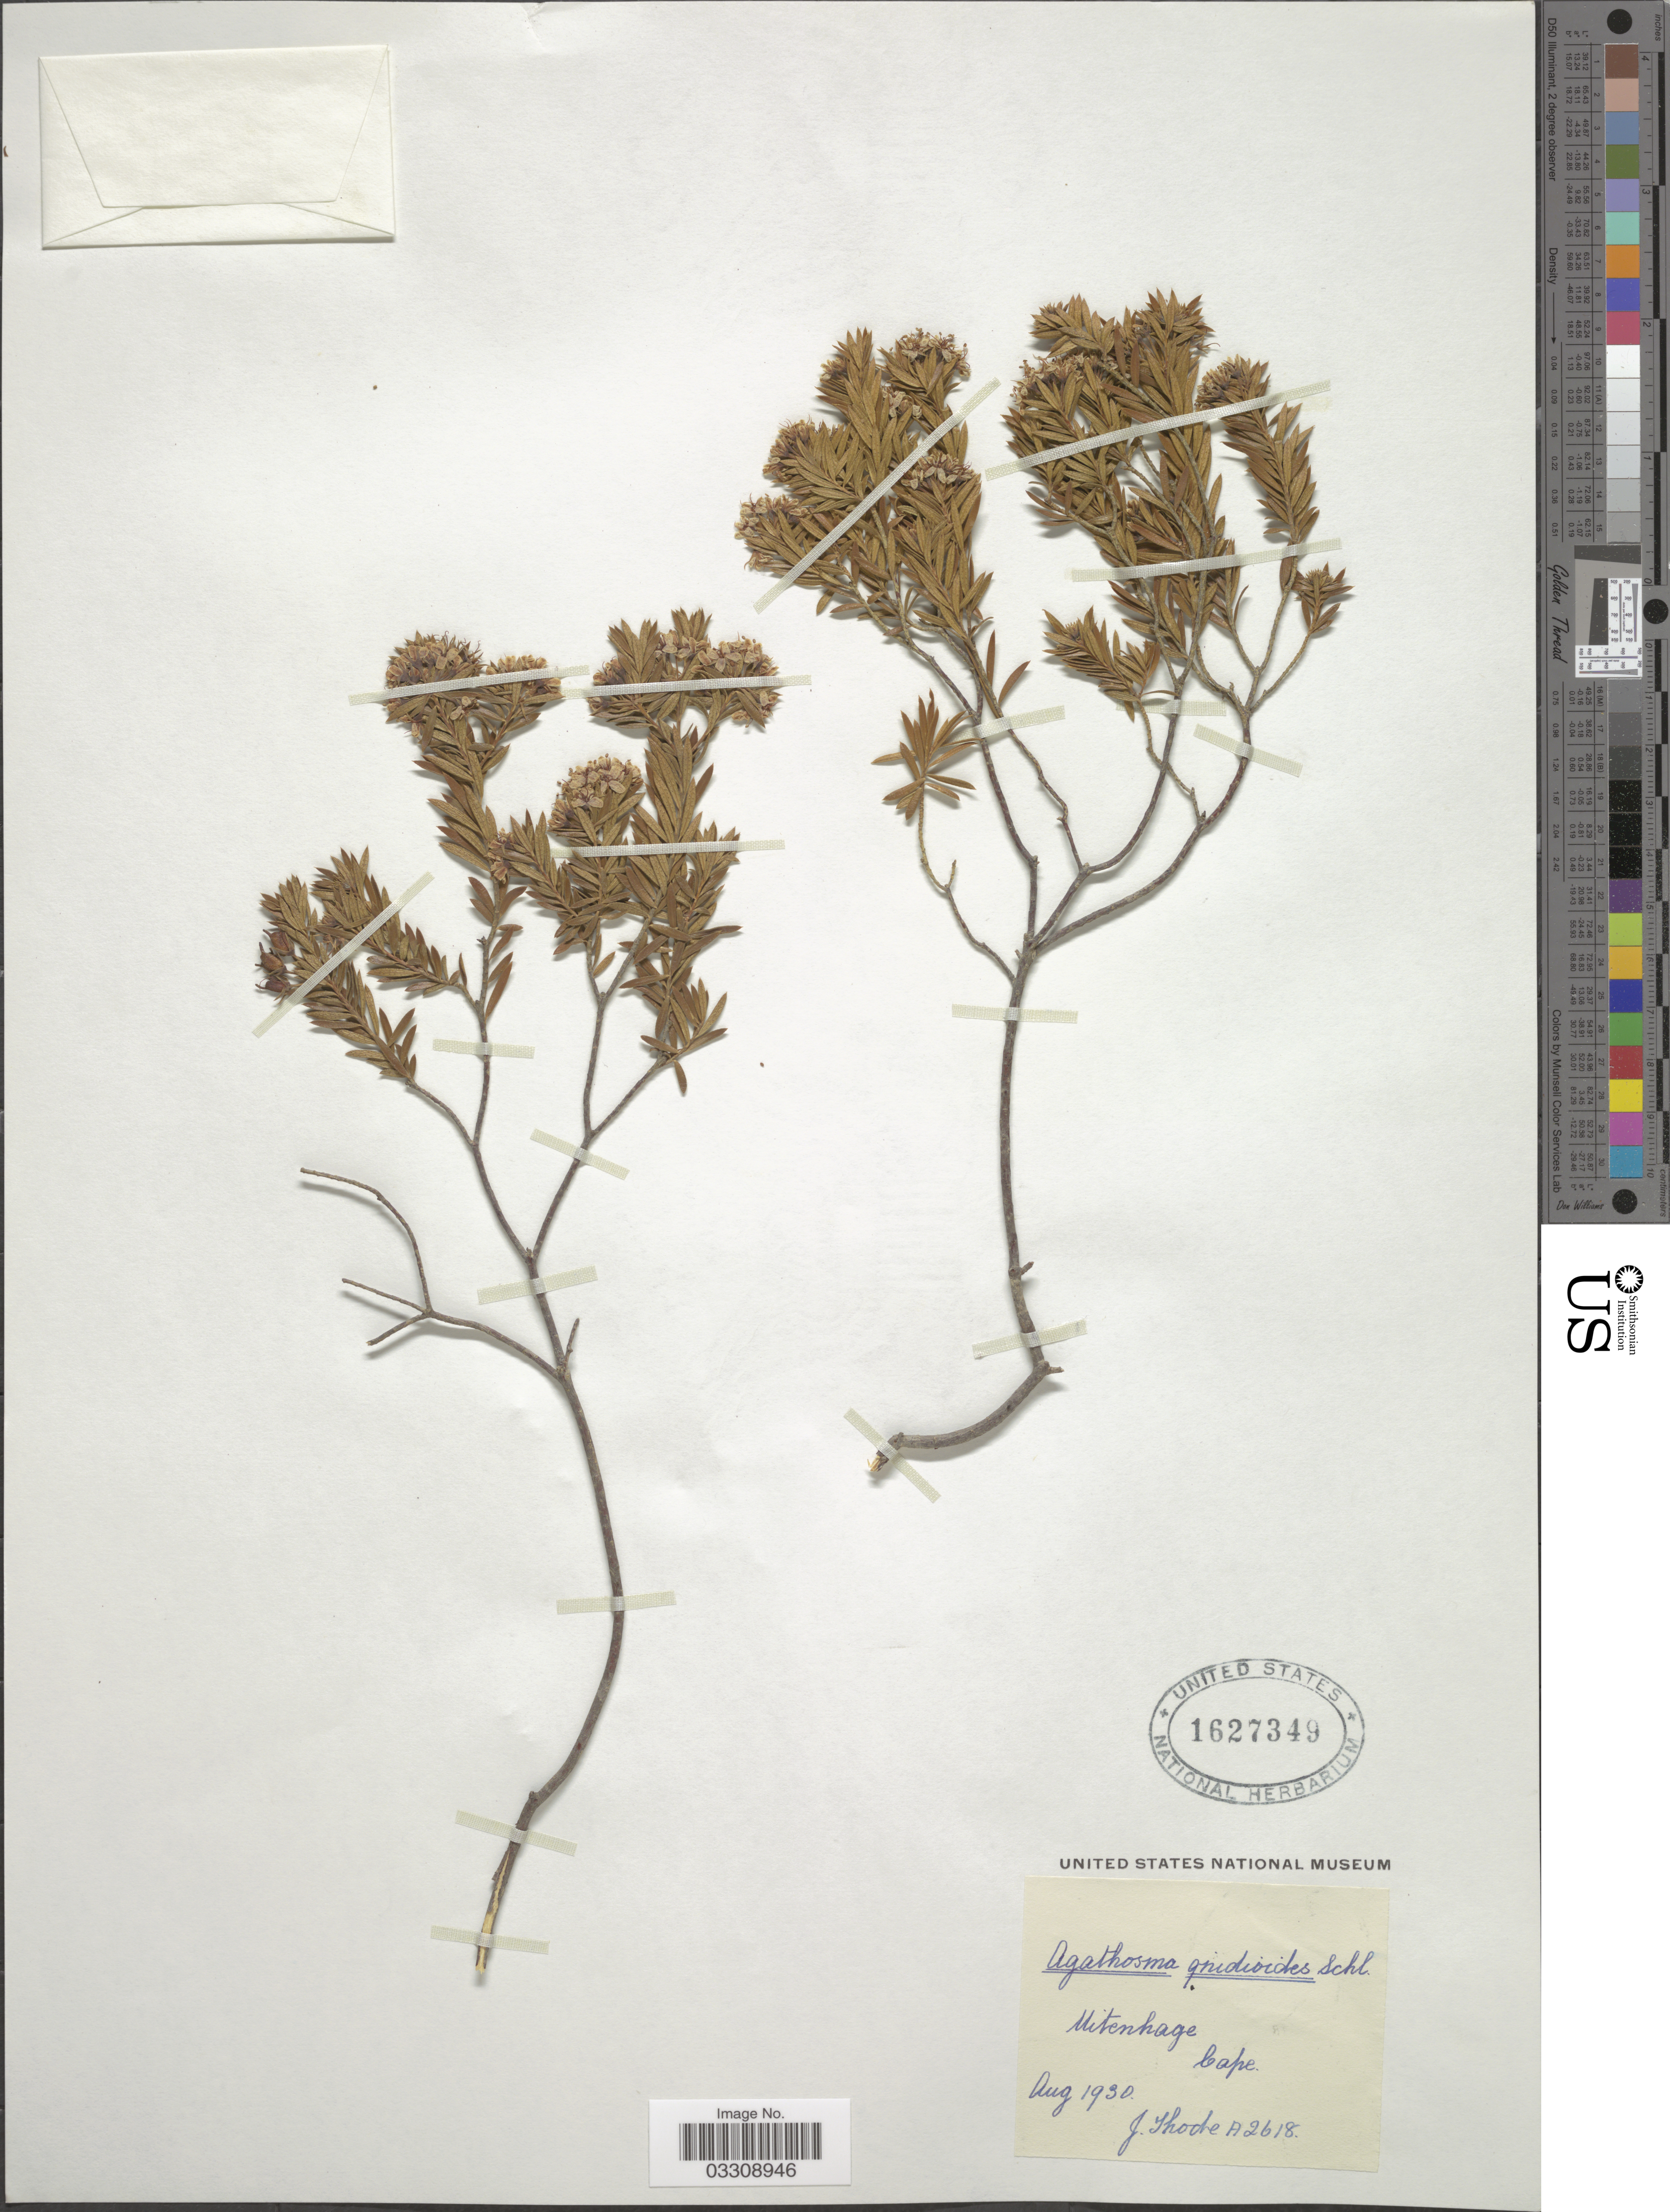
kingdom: Plantae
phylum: Tracheophyta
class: Magnoliopsida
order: Sapindales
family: Rutaceae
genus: Agathosma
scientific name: Agathosma gnidioides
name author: Schltdl.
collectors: J. Thode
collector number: A2618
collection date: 1930-08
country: South Africa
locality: Uitenhage, Cape.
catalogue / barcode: US 1627349